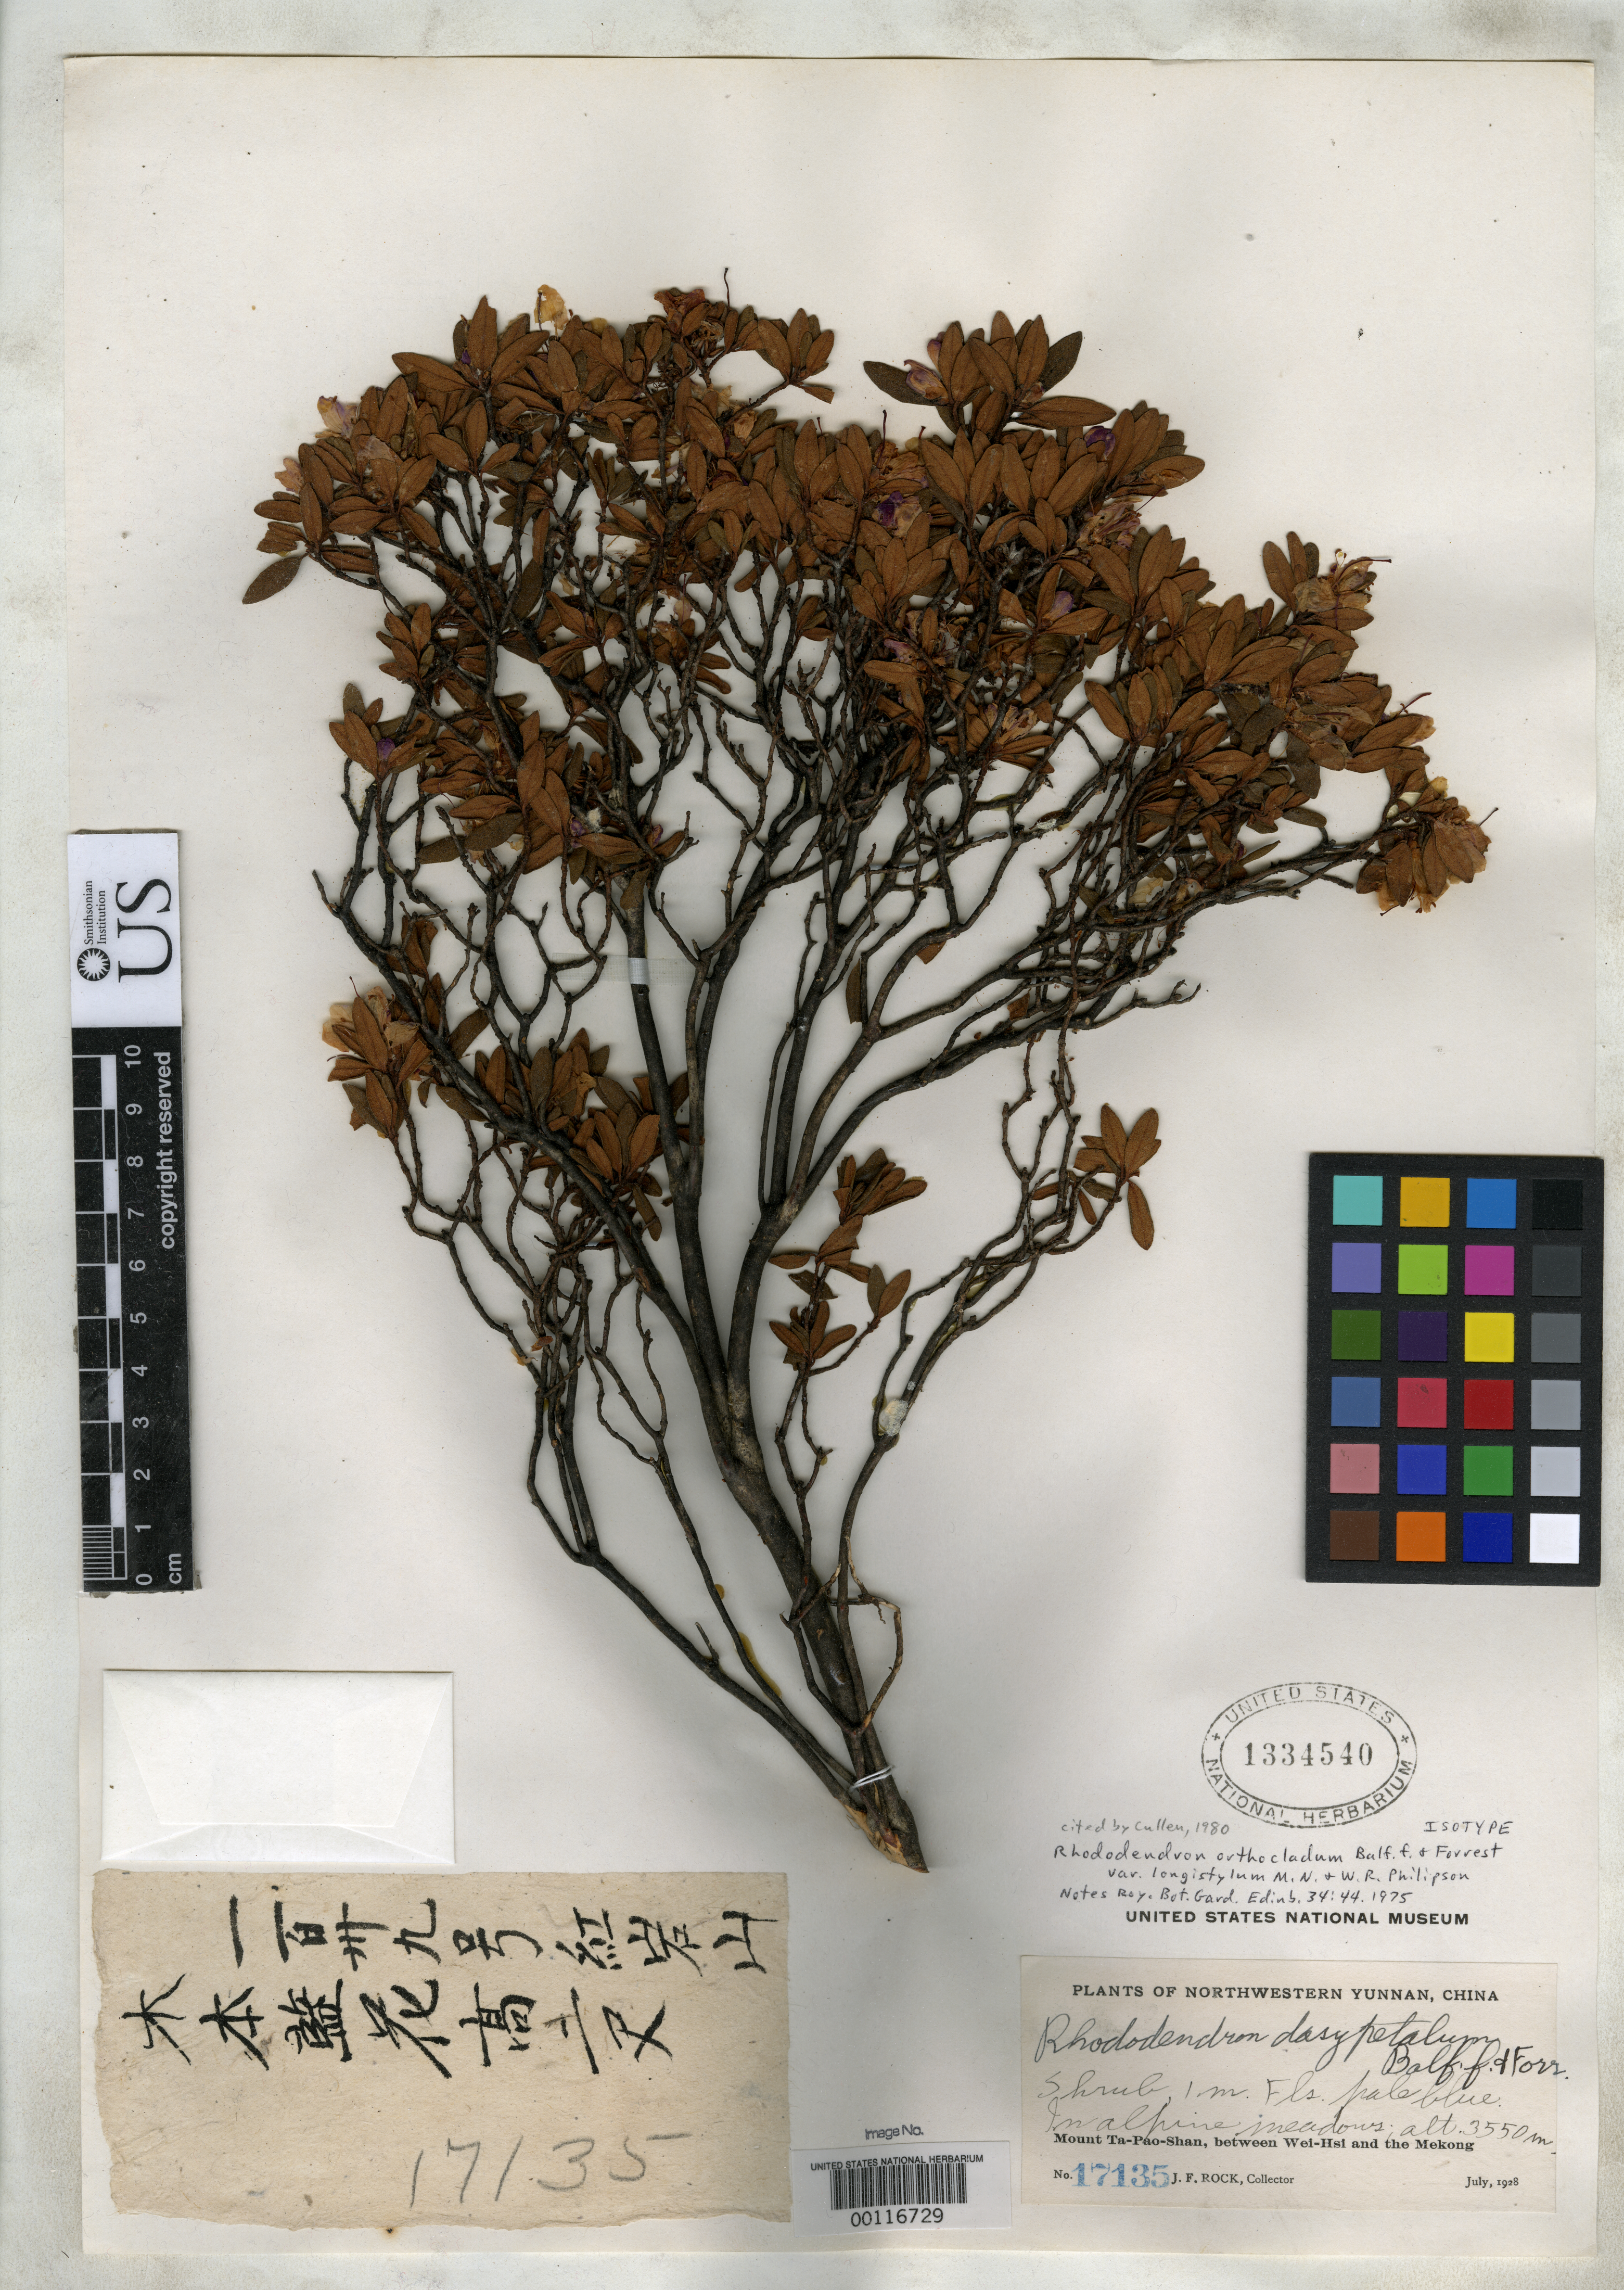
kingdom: Plantae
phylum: Tracheophyta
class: Magnoliopsida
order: Ericales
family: Ericaceae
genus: Rhododendron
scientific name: Rhododendron orthocladum var. longistylum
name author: M. N. Philipson & Philipson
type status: Isotype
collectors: J. F. Rock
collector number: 17135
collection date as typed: Jul 1928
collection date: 1928-07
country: China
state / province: Yunnan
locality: Mount Ta-Pao-Shan, between Wei-Hsi and the Mekong.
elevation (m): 3550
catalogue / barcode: US 1334540